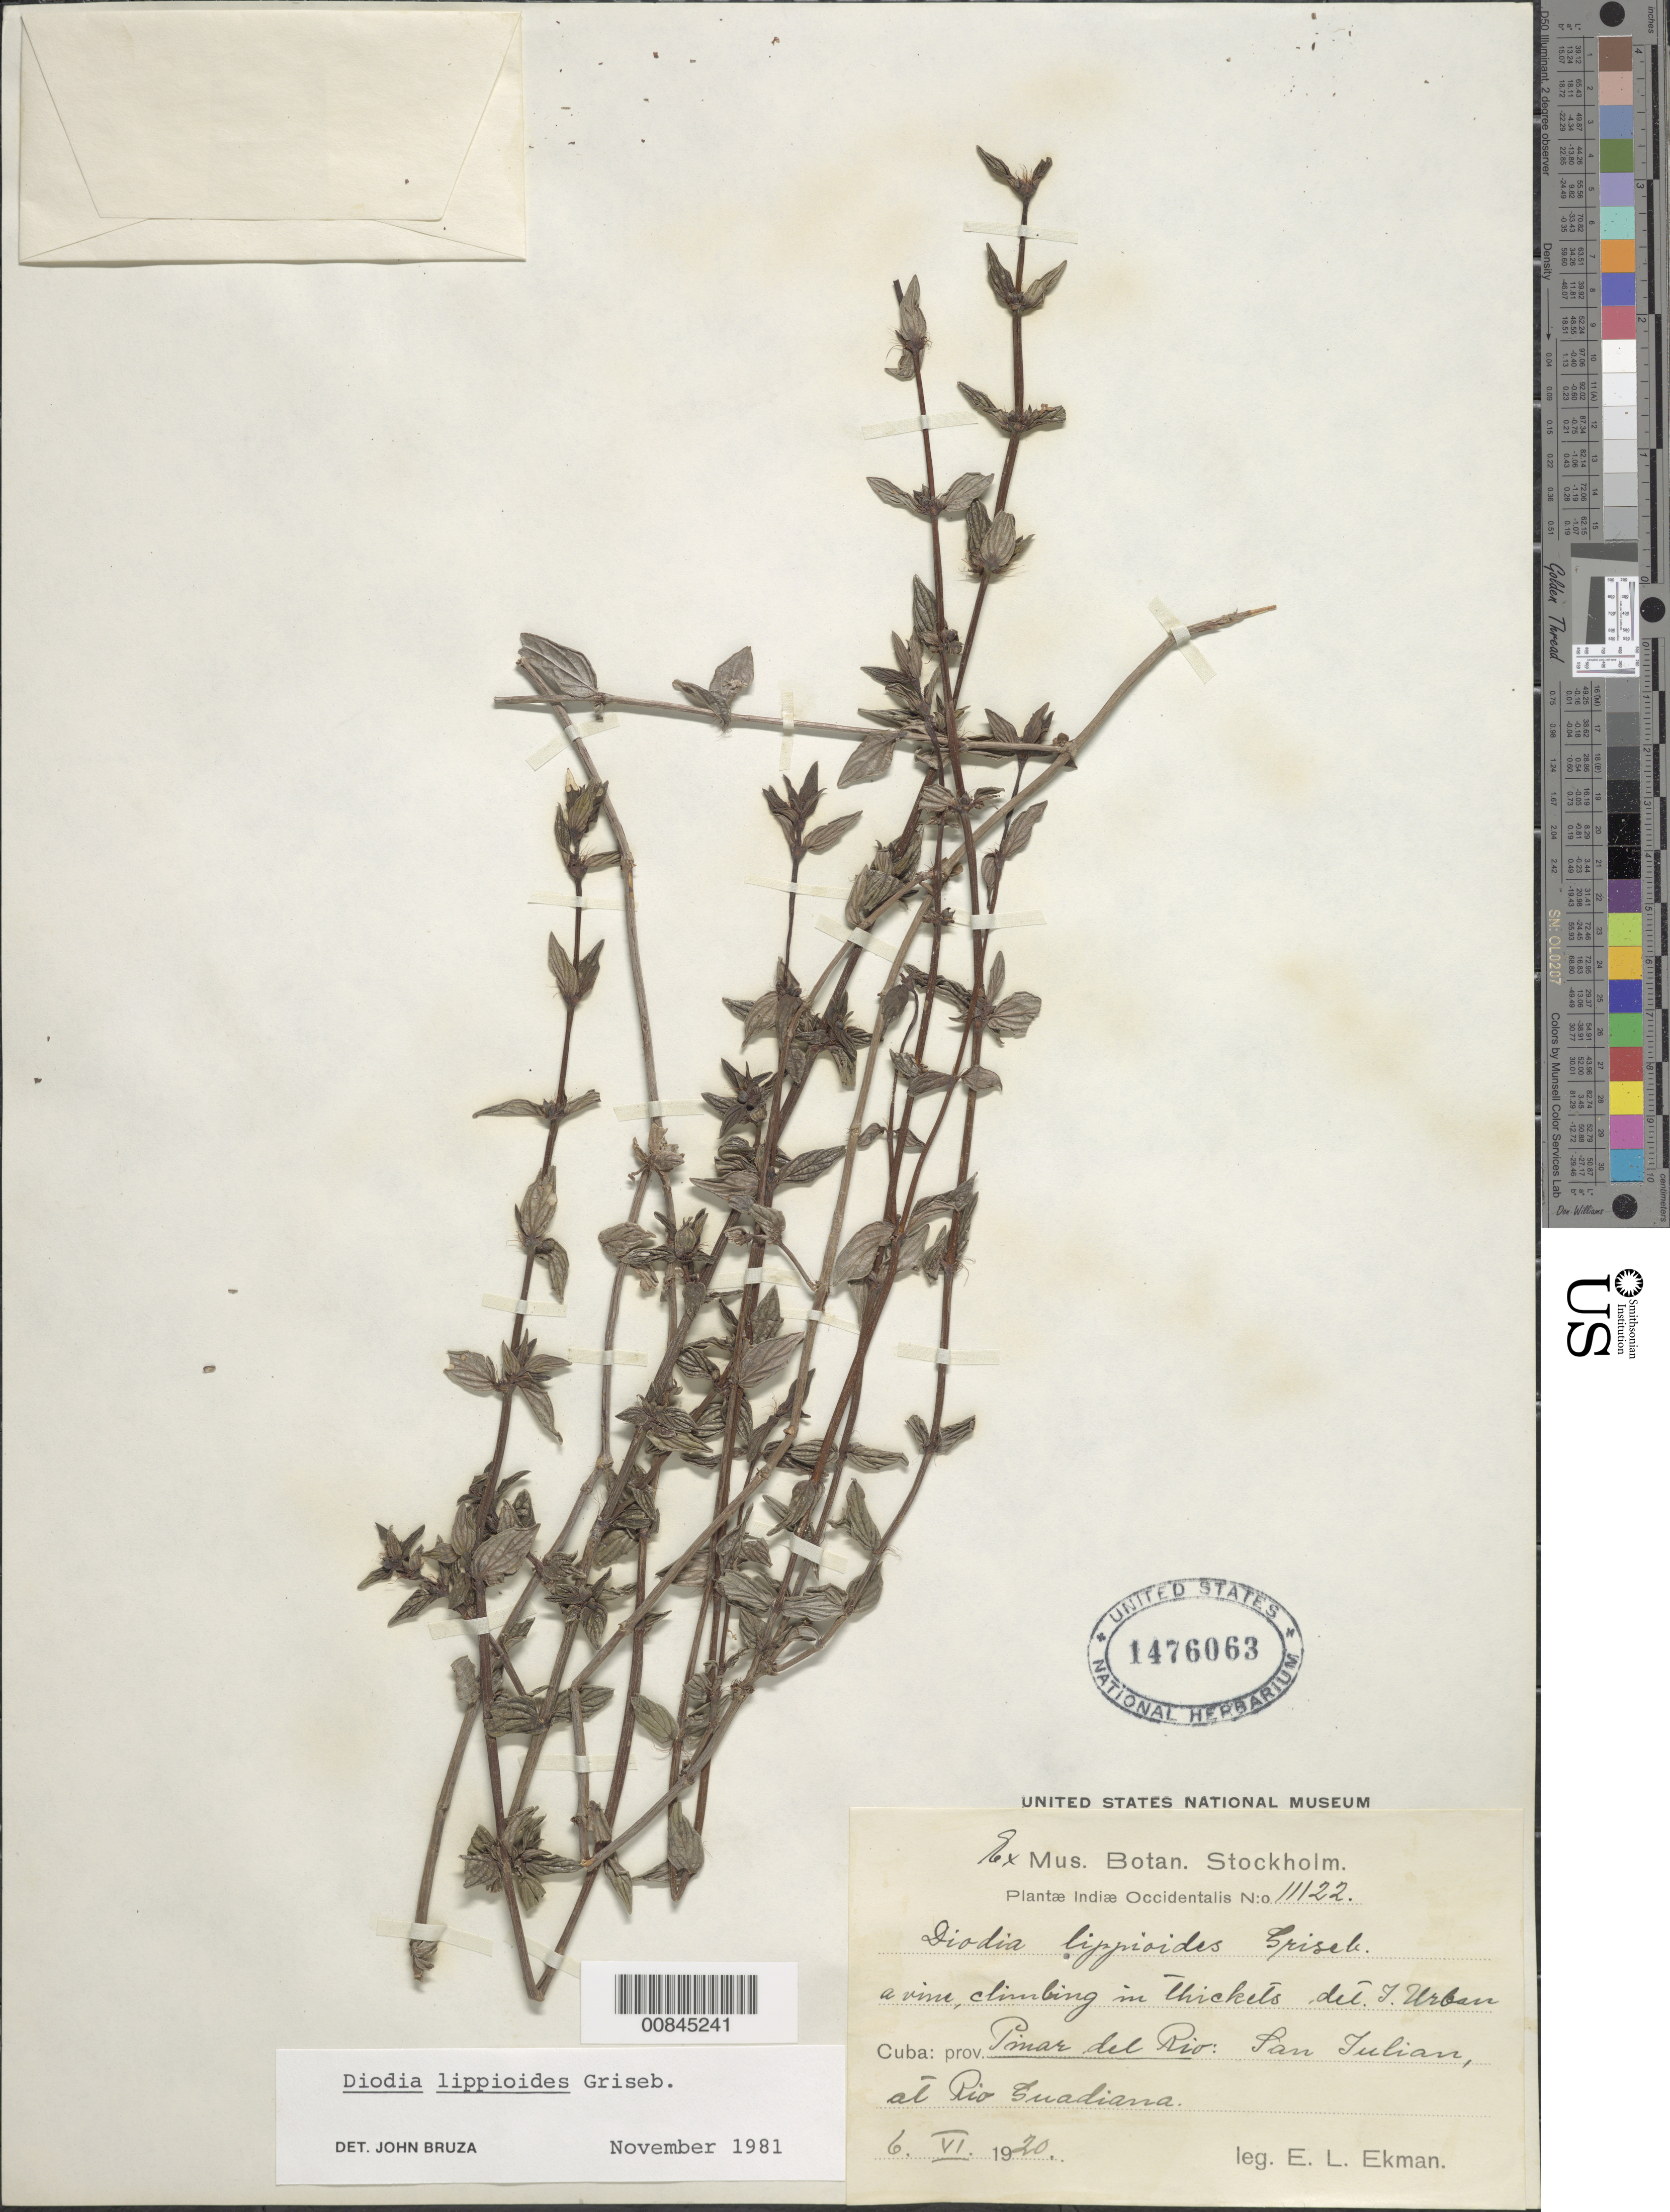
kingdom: Plantae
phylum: Tracheophyta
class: Magnoliopsida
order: Gentianales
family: Rubiaceae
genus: Diodia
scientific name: Diodia lippioides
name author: Griseb.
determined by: Urban, Ignatz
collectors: E. L. Ekman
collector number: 11122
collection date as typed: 06 Jun 1920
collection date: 1920-06-06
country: Cuba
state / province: Pinar del Río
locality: San Julian, at Rio Guadiana (sp?)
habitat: Climbing in thickets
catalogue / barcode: US 1476063